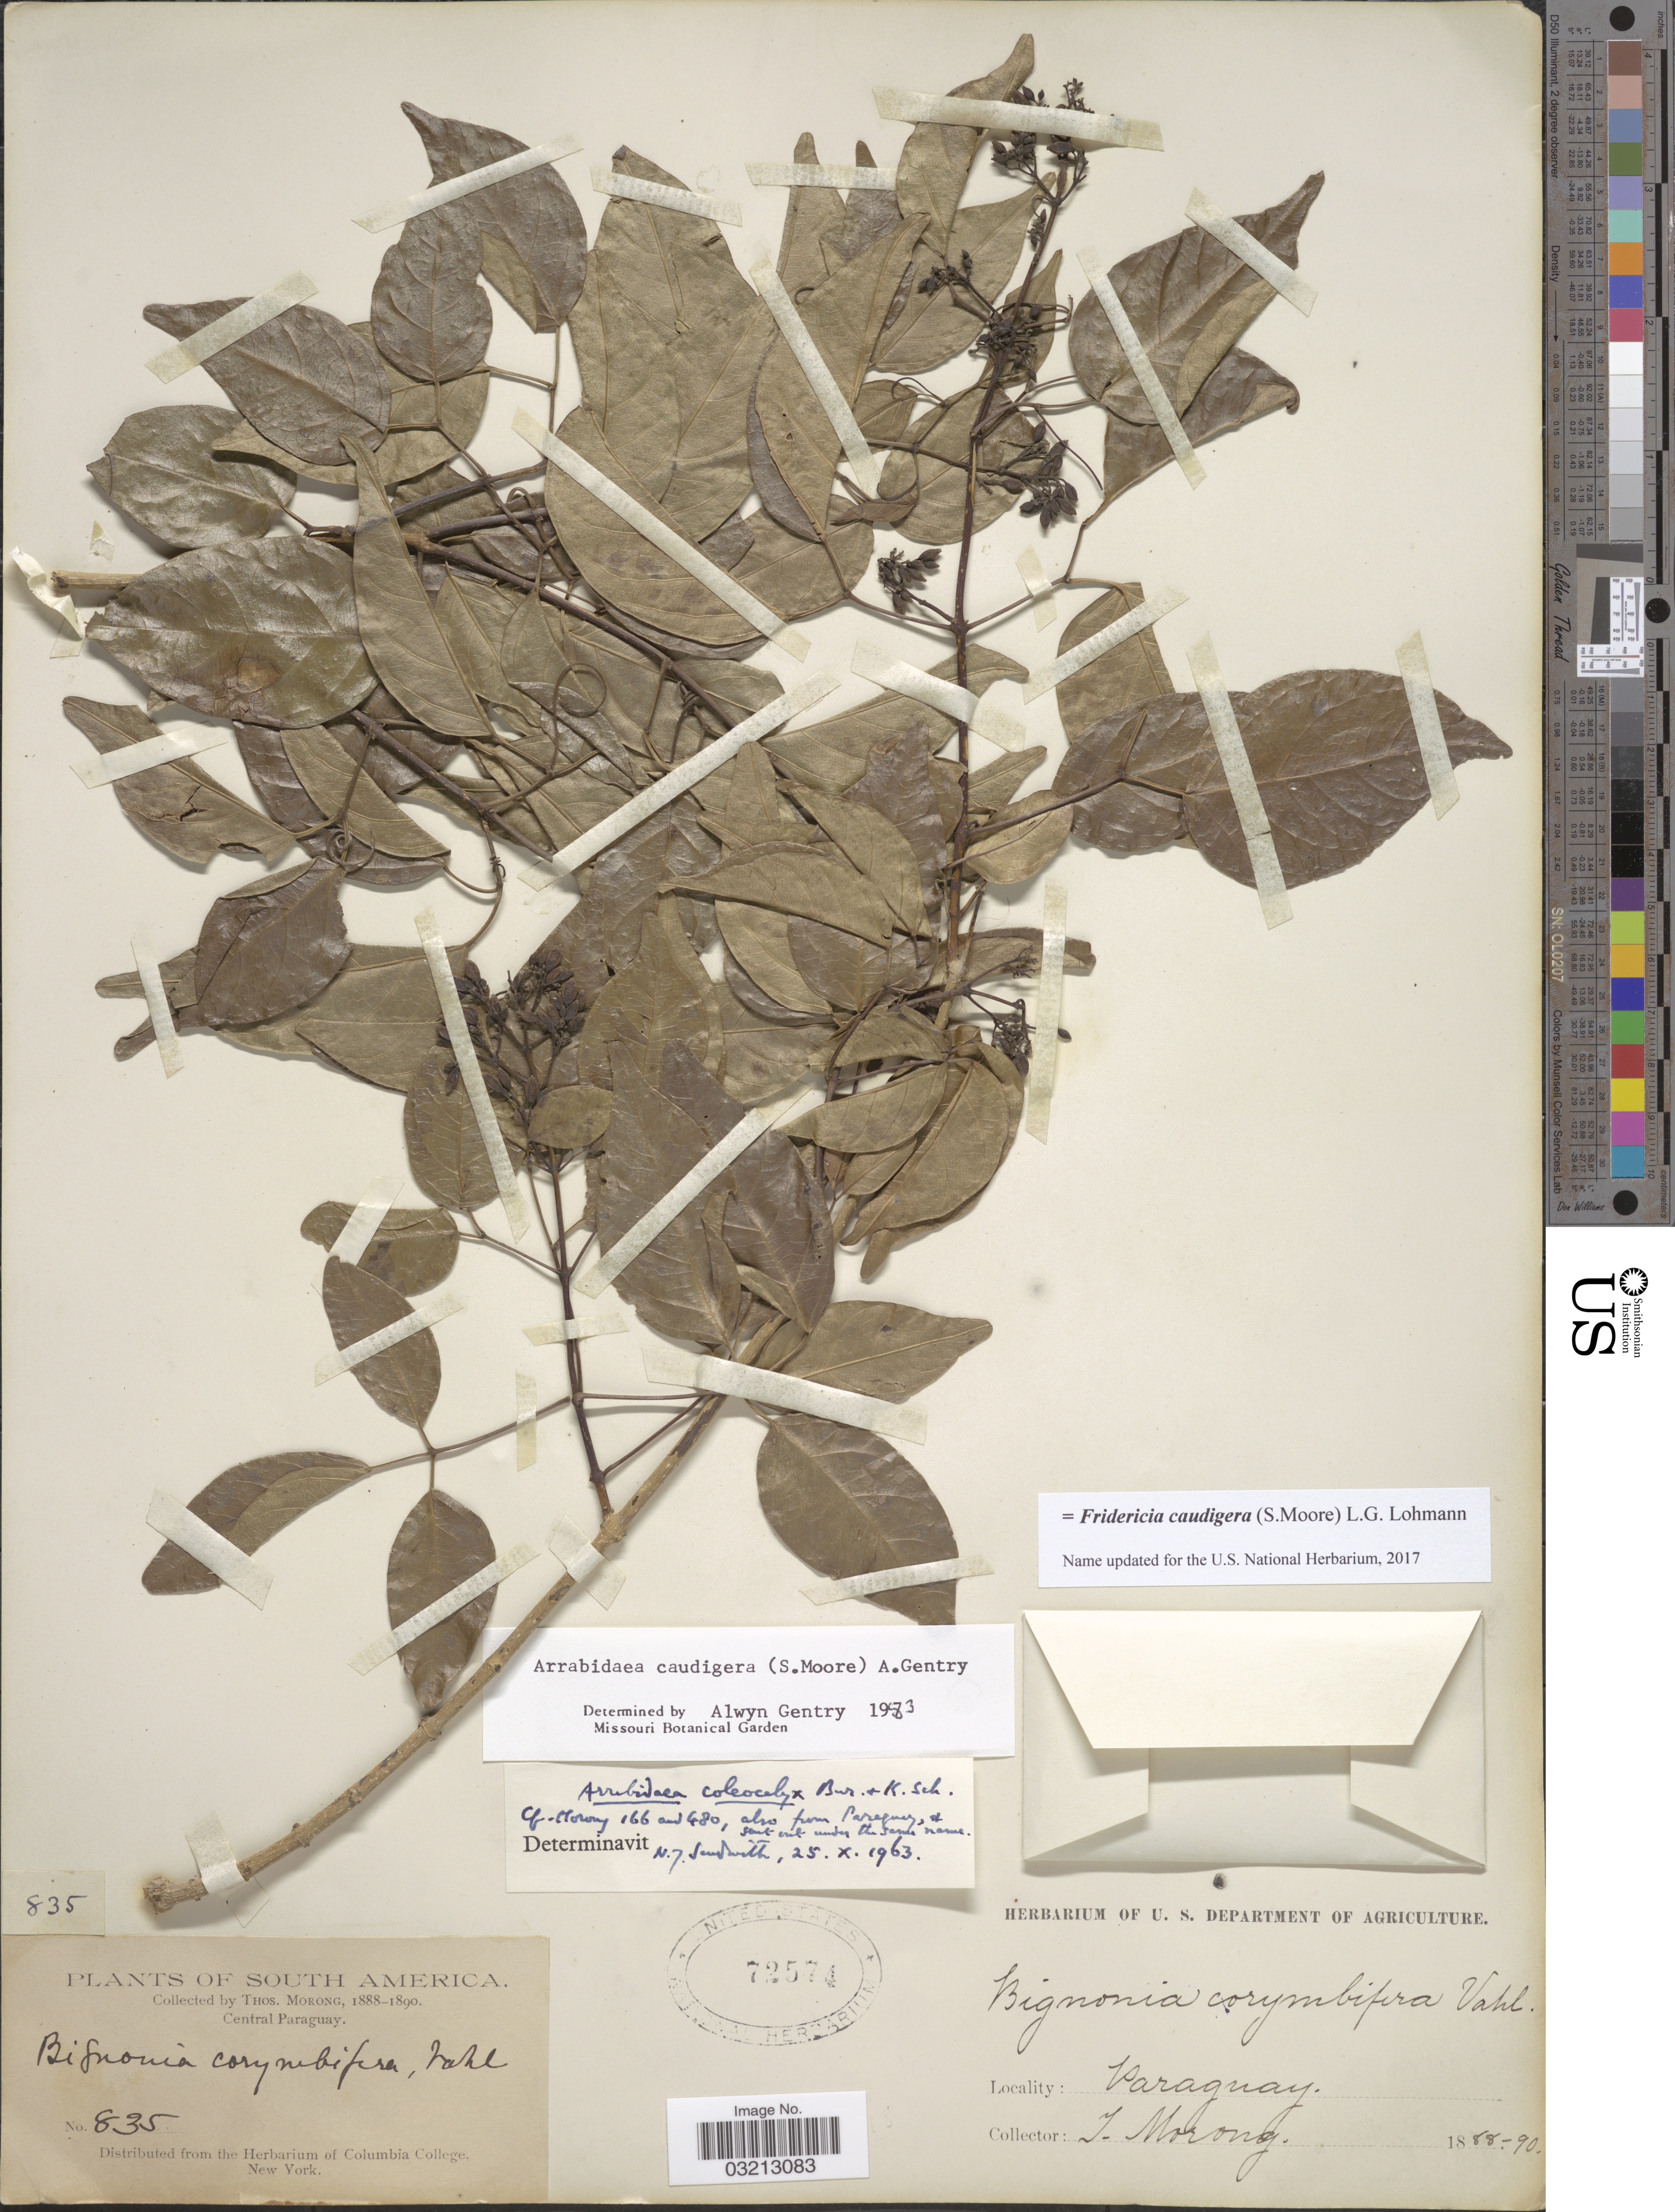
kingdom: Plantae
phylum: Tracheophyta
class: Magnoliopsida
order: Lamiales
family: Bignoniaceae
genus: Fridericia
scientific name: Fridericia caudigera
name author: (S. Moore) L.G. Lohmann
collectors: ex herb. T. Morong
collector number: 835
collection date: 1888/1890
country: Paraguay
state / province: Central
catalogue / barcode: US 72574